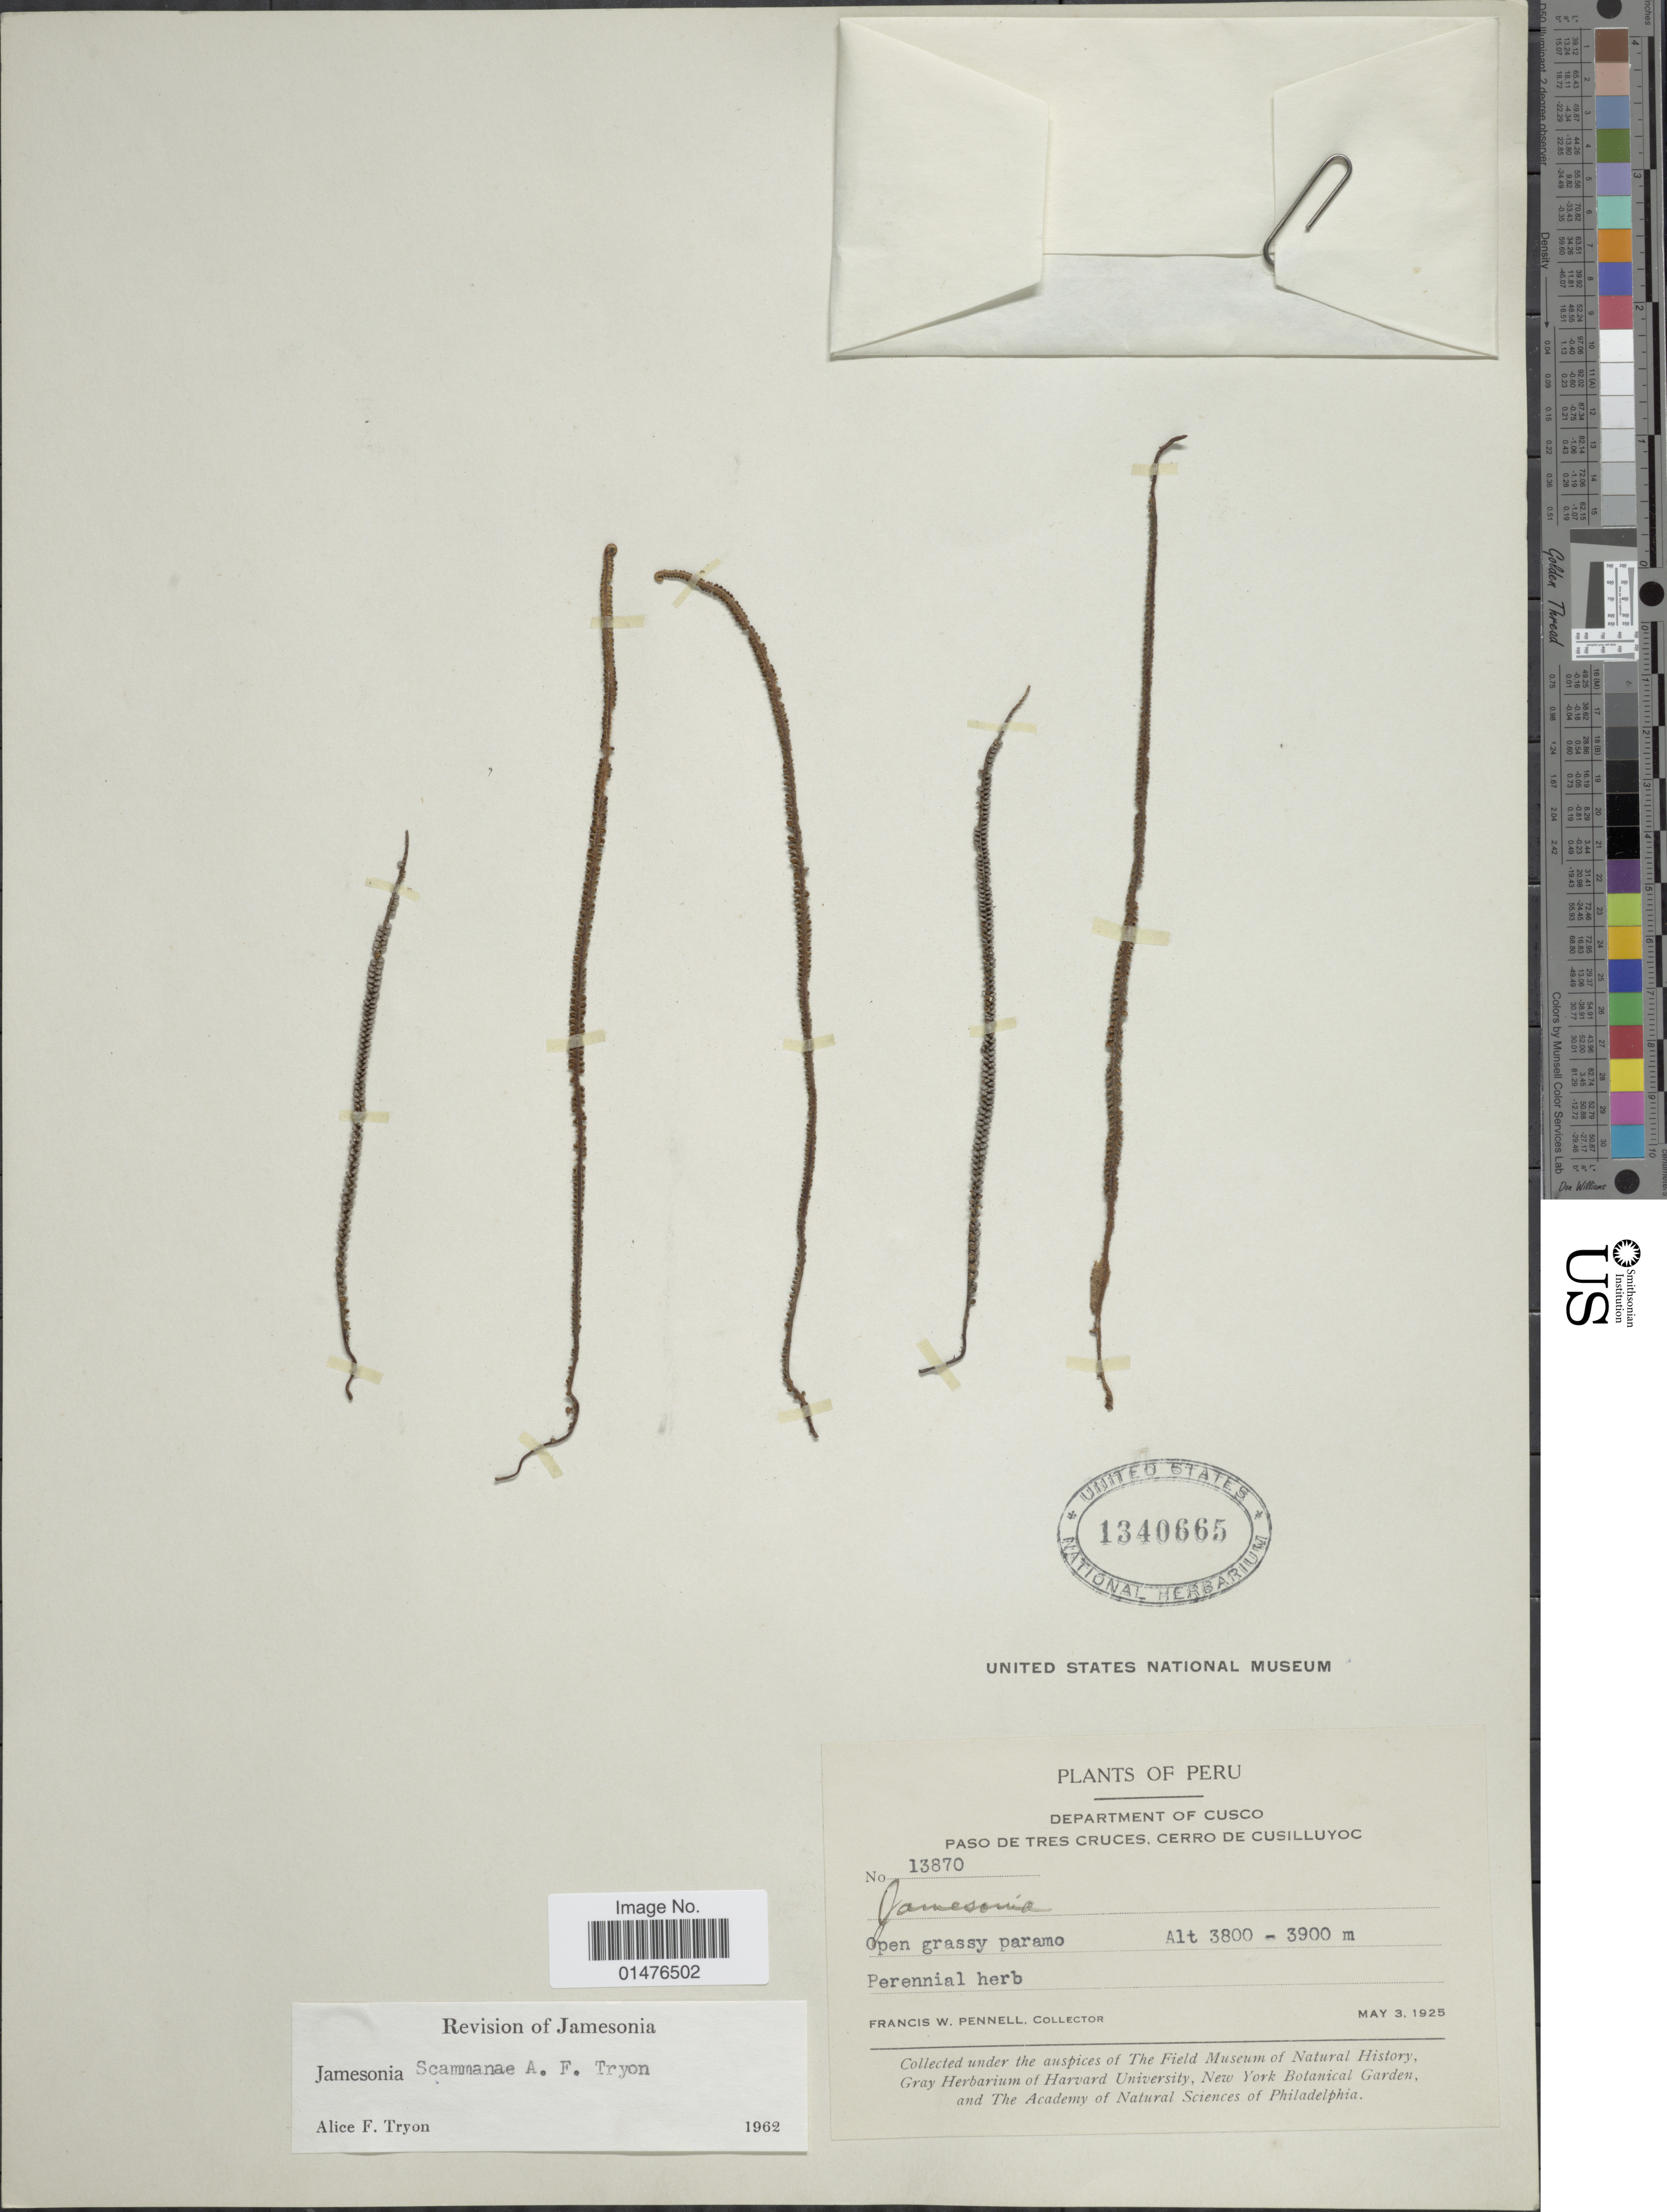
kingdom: Plantae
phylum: Tracheophyta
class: Polypodiopsida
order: Polypodiales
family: Pteridaceae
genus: Jamesonia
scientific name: Jamesonia scammanae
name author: A.F. Tryon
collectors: F. W. Pennell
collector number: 13870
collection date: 1925-05-03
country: Peru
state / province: Cusco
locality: Paso de Tres Cruces, Cerro de Cusilluyoc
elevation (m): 3800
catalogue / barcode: US 1340665